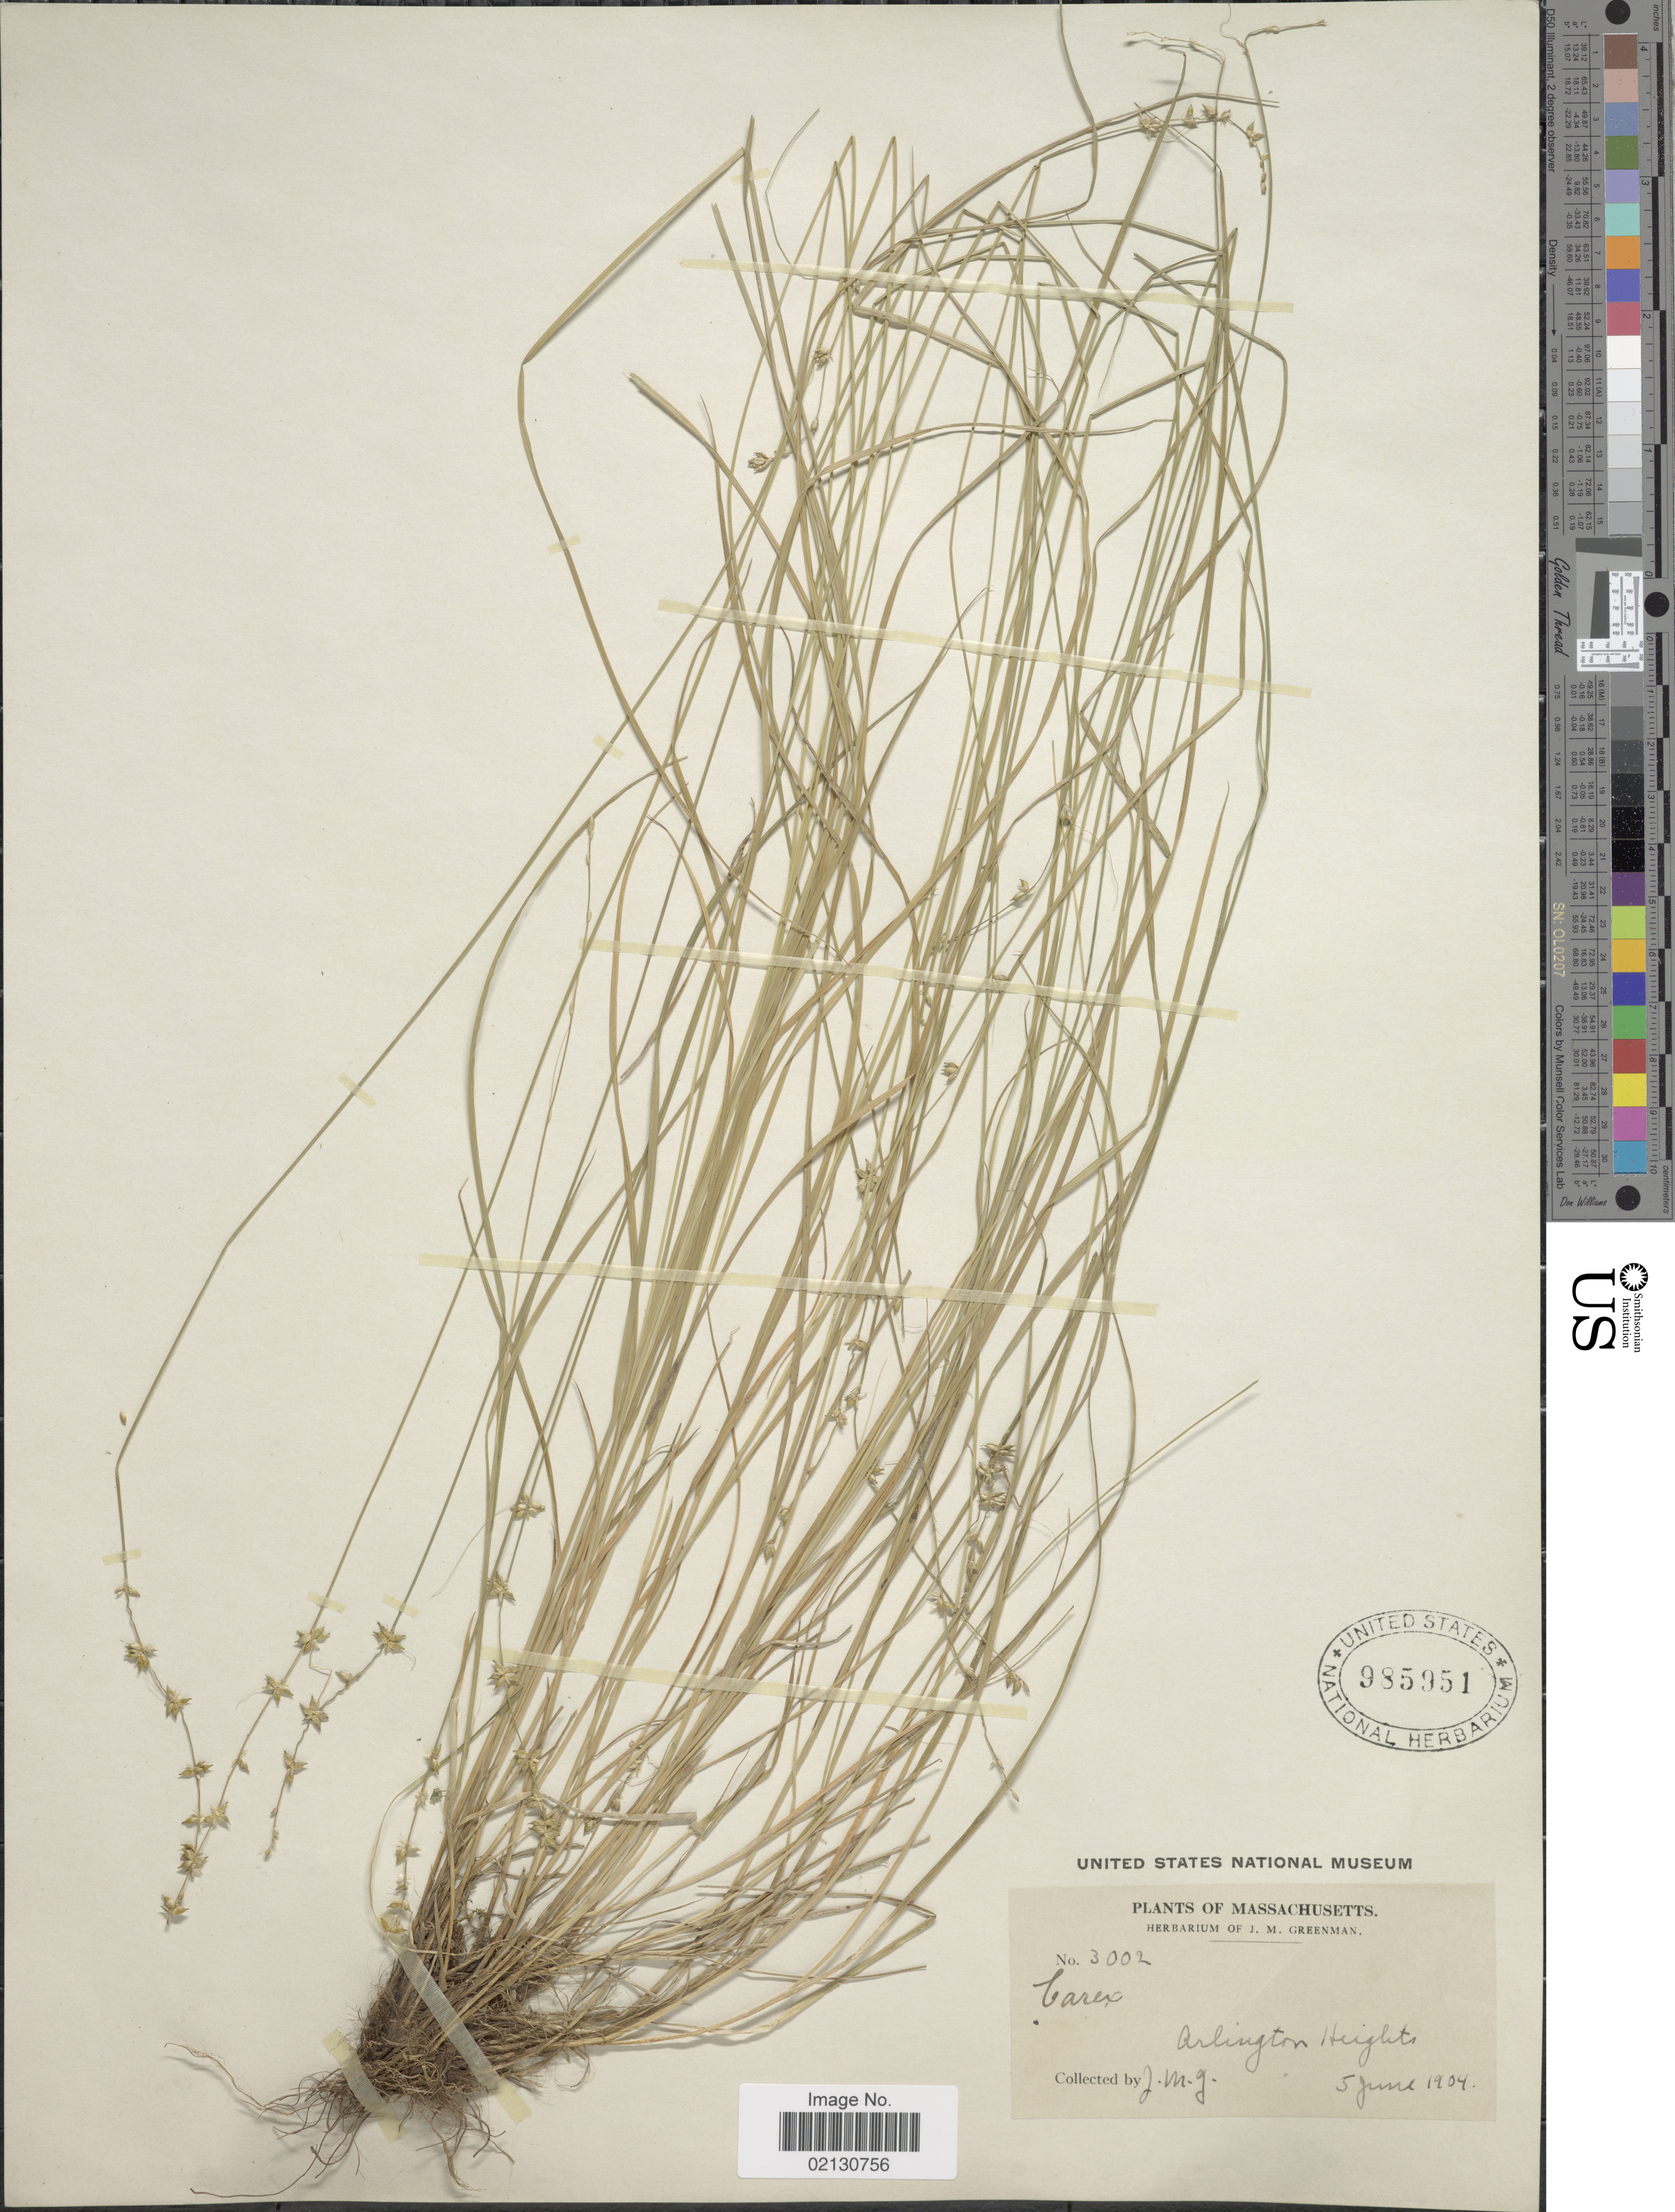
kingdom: Plantae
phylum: Tracheophyta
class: Liliopsida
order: Poales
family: Cyperaceae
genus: Carex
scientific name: Carex radiata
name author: (Wahlenb.) Small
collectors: J. M. Greenman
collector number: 3002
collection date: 1904-06-05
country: United States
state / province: Massachusetts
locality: Arlington Heights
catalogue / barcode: US 985951